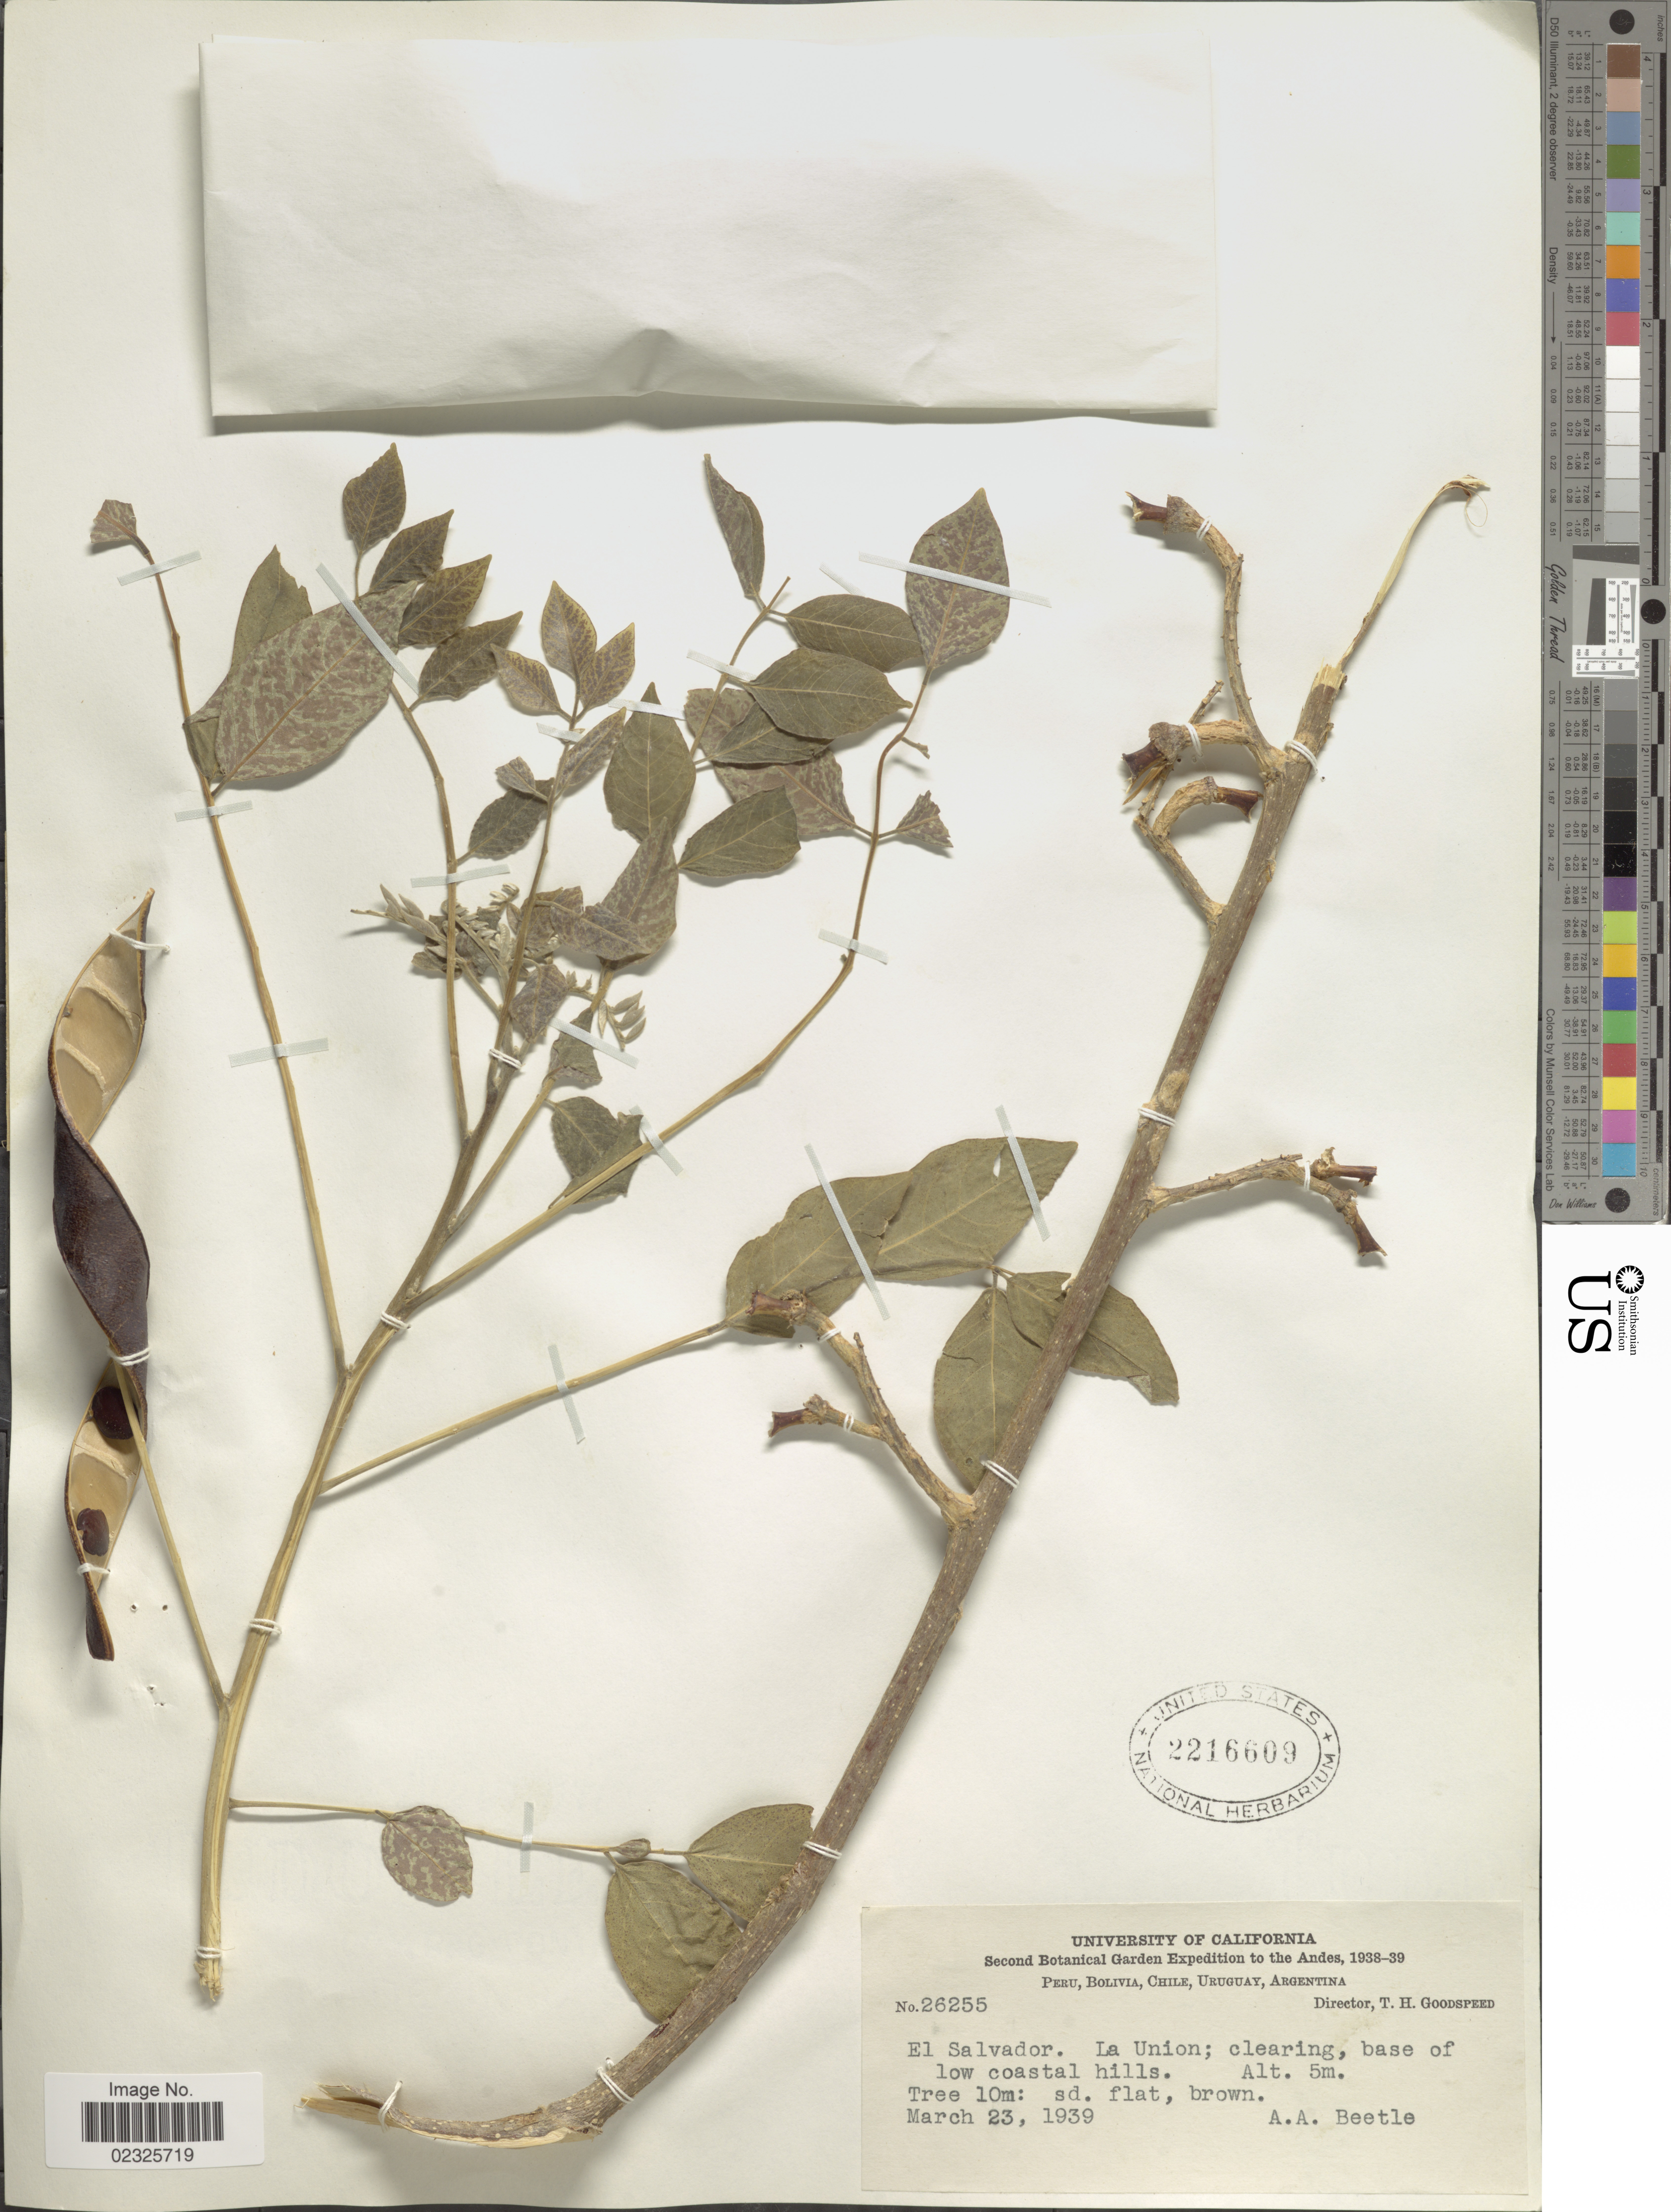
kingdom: Plantae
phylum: Tracheophyta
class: Magnoliopsida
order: Fabales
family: Fabaceae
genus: Gliricidia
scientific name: Gliricidia sepium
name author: (Jacq.) Kunth ex Walp.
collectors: A. A. Beetle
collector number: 26255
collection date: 1939-03-23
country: El Salvador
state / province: La Union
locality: Clearing, base of low coastal hills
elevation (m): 5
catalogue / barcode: US 2216609